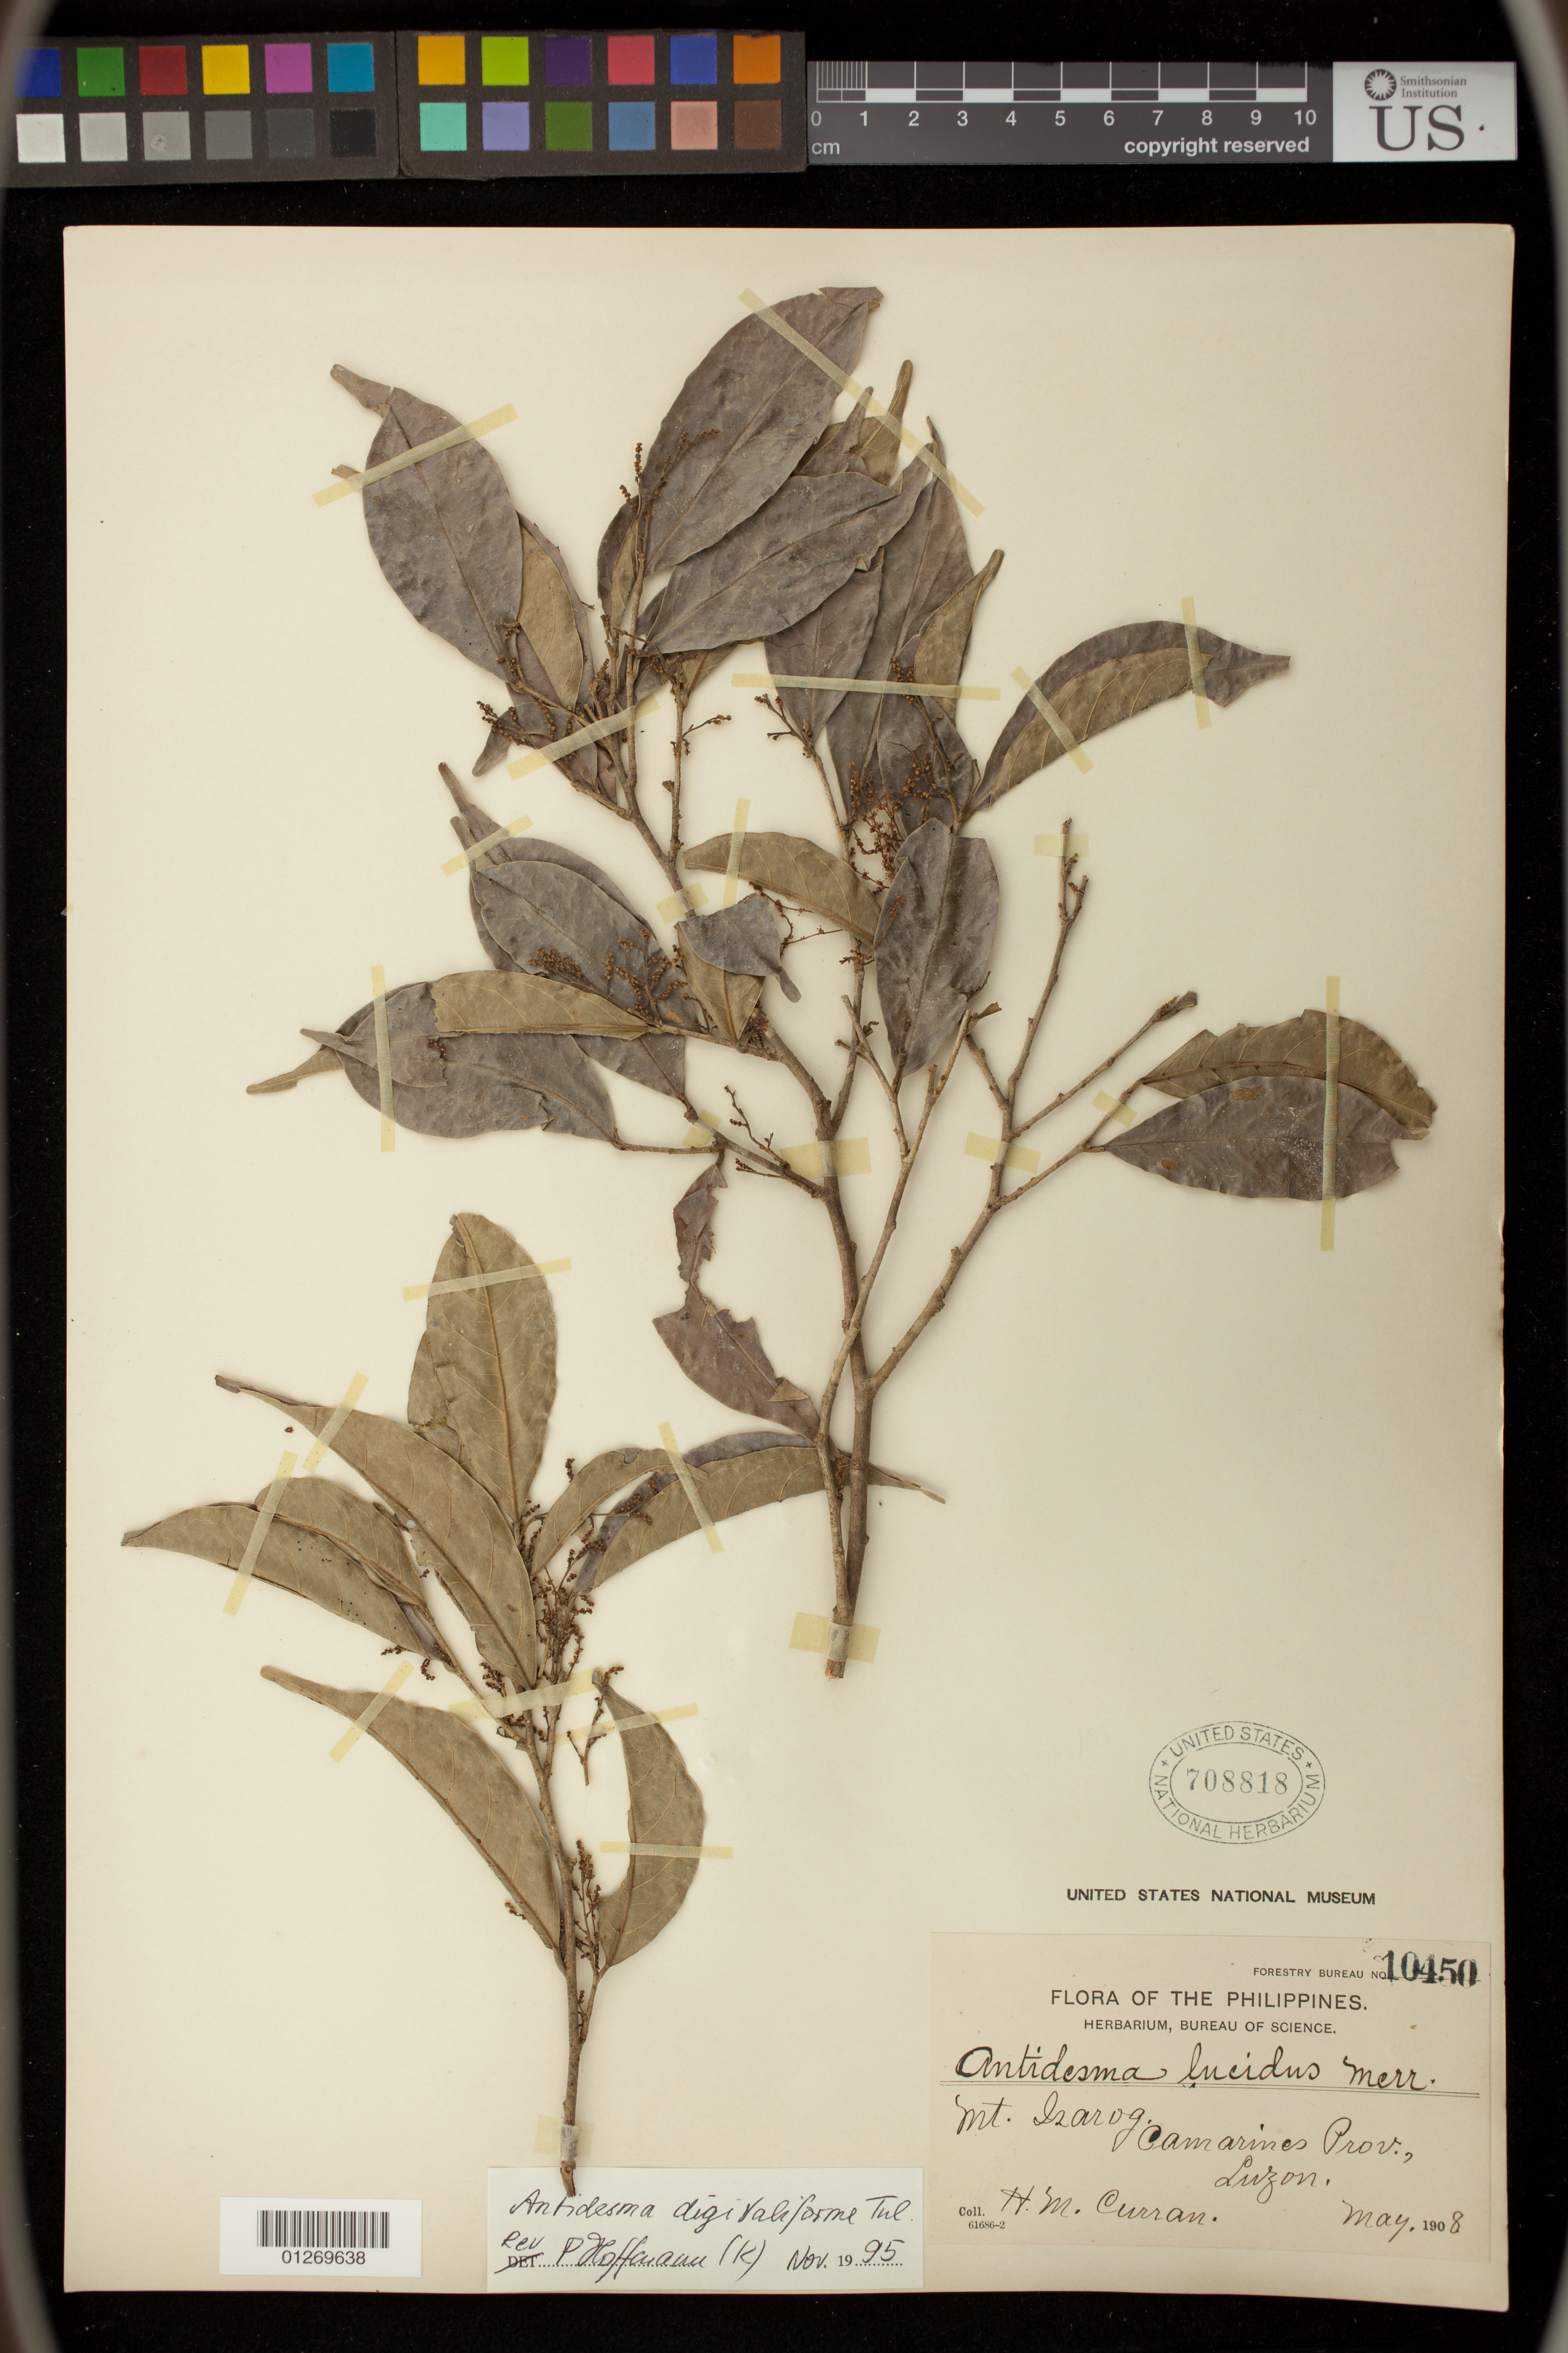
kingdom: Plantae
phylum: Tracheophyta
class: Magnoliopsida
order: Malpighiales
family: Phyllanthaceae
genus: Antidesma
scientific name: Antidesma digitaliforme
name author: Tul.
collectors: H. M. Curran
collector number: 10450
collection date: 1908-05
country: Philippines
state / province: Bicol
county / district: Camarines Sur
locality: Luzon Island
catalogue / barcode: US 708818